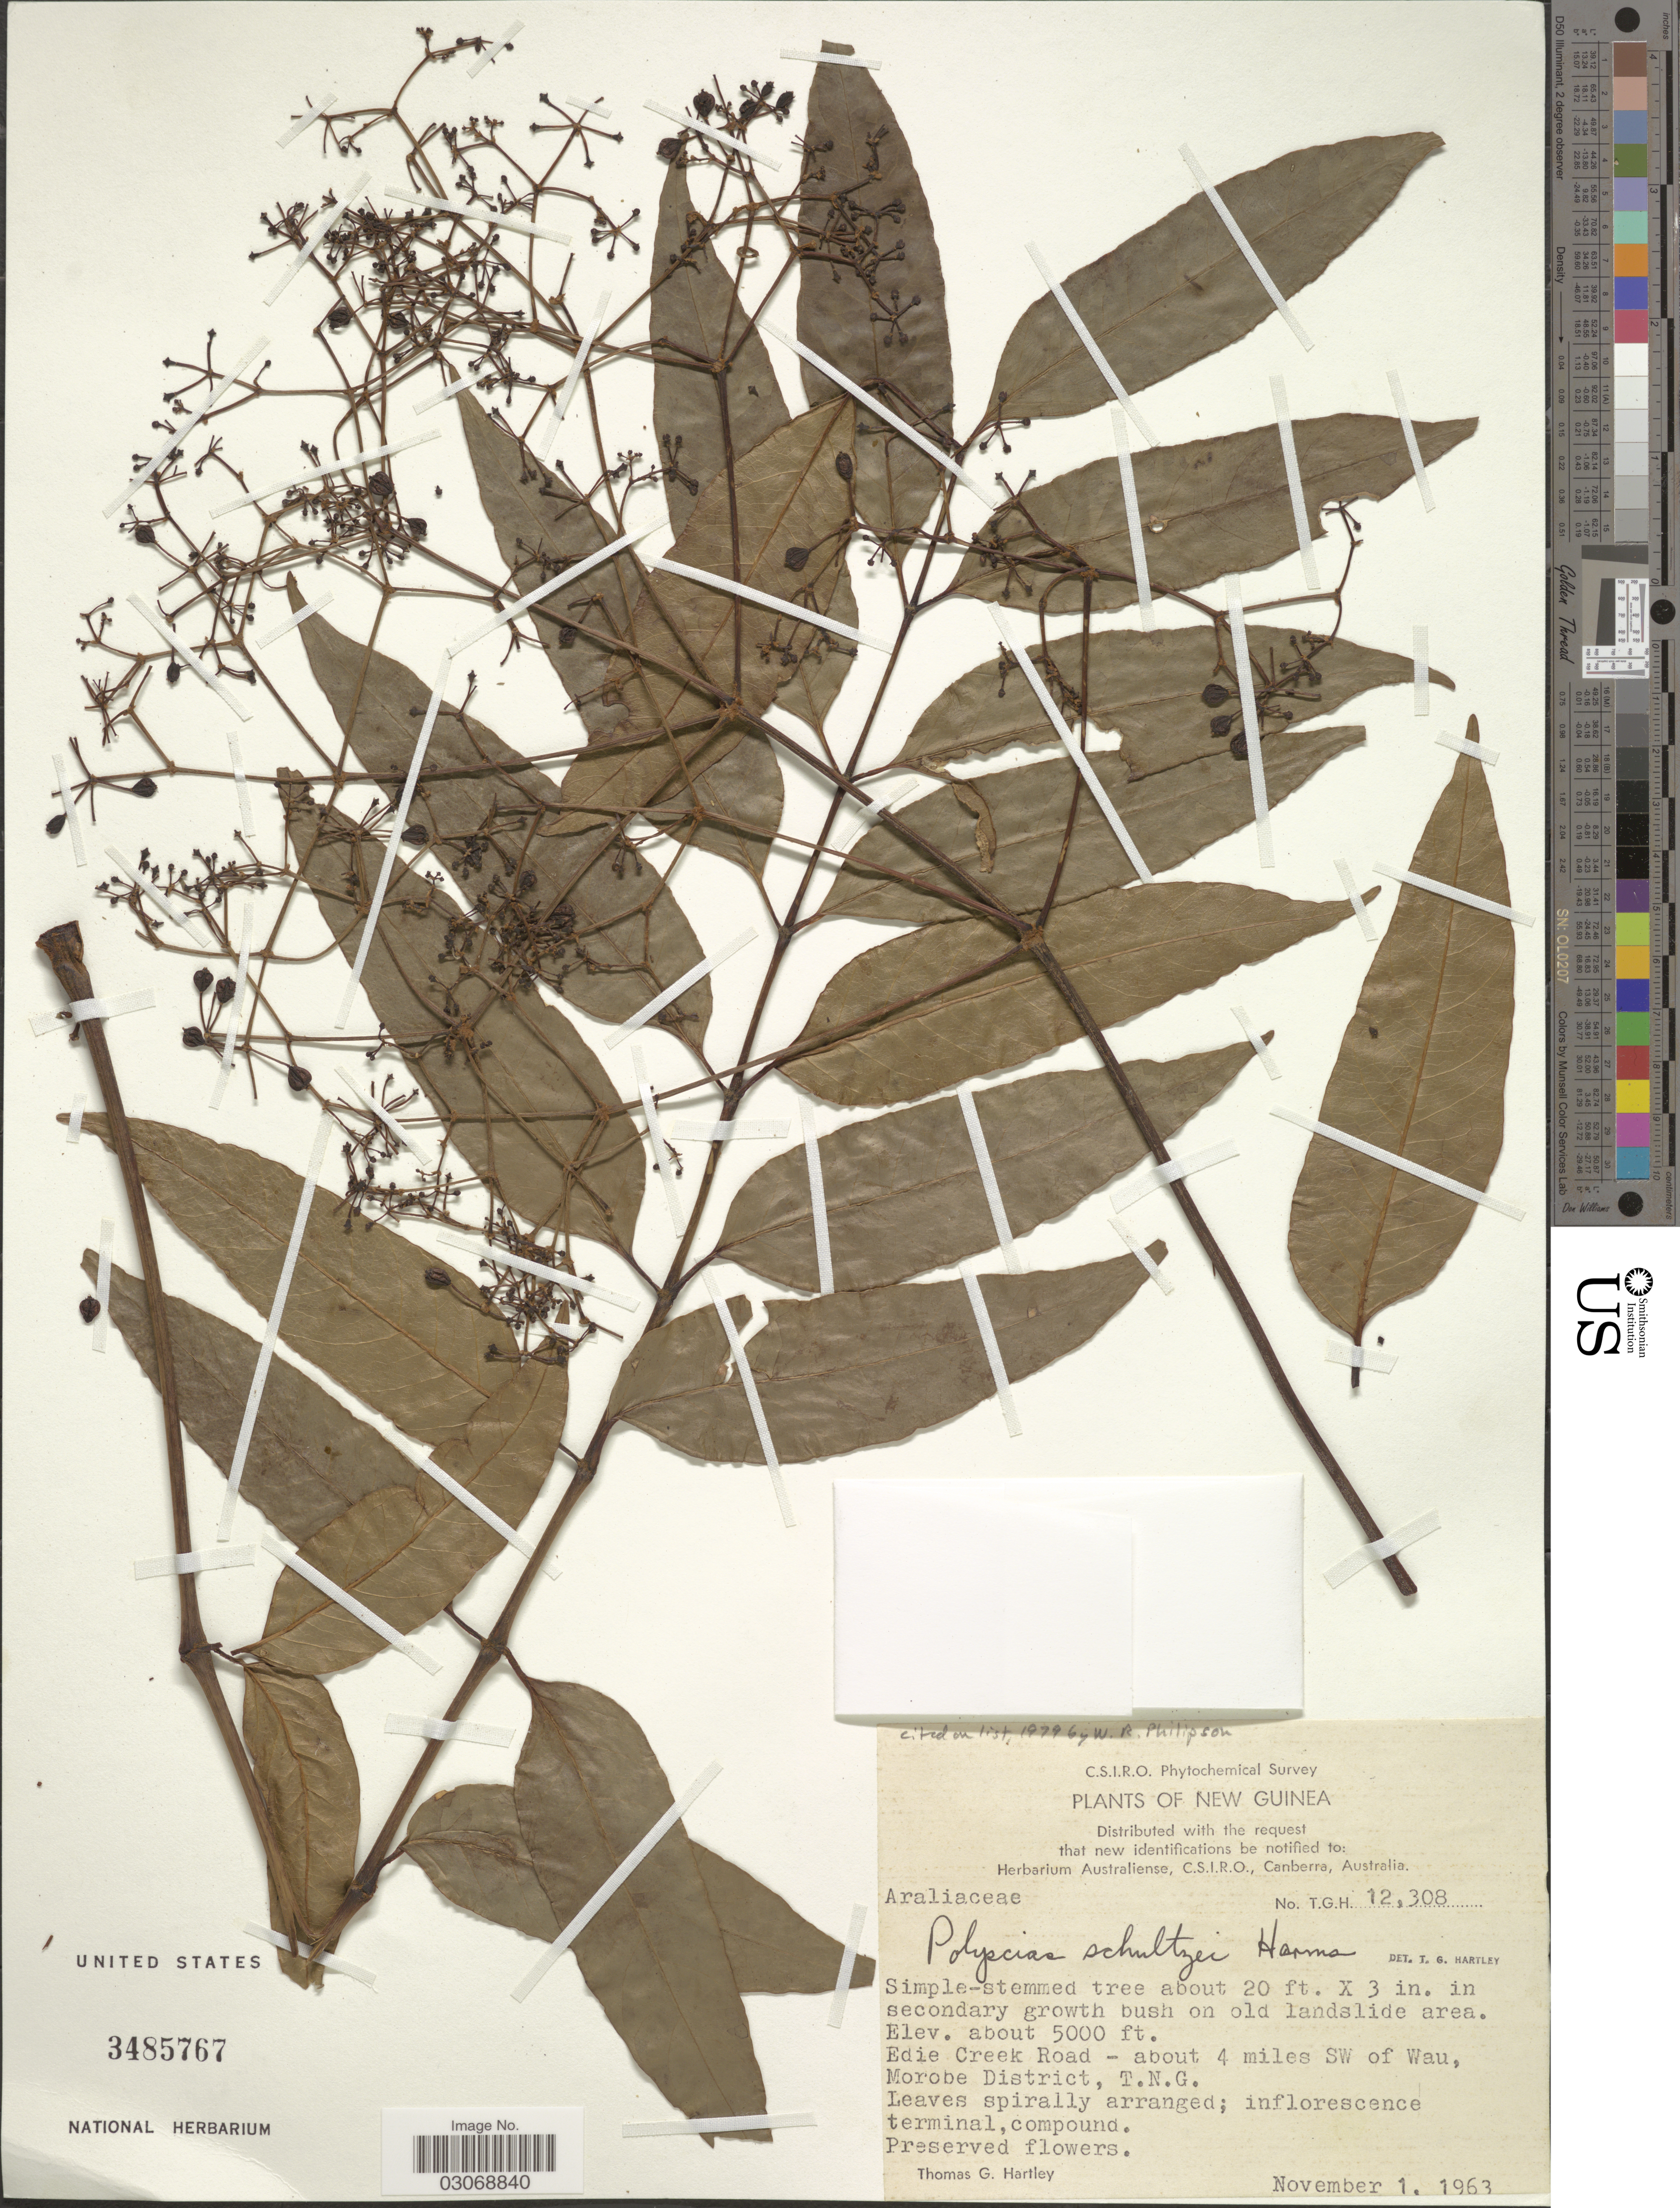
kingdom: Plantae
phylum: Tracheophyta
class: Magnoliopsida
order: Apiales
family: Araliaceae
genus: Polyscias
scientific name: Polyscias schultzei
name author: Harms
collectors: T. G. Hartley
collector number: T.G.H.12308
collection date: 1963-11-01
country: Papua New Guinea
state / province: Morobe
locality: New Guinea. Edie Creek Road - about 4 miles SW of Wau, Morobe District, T. N. G.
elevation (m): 1524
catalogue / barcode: US 3485767